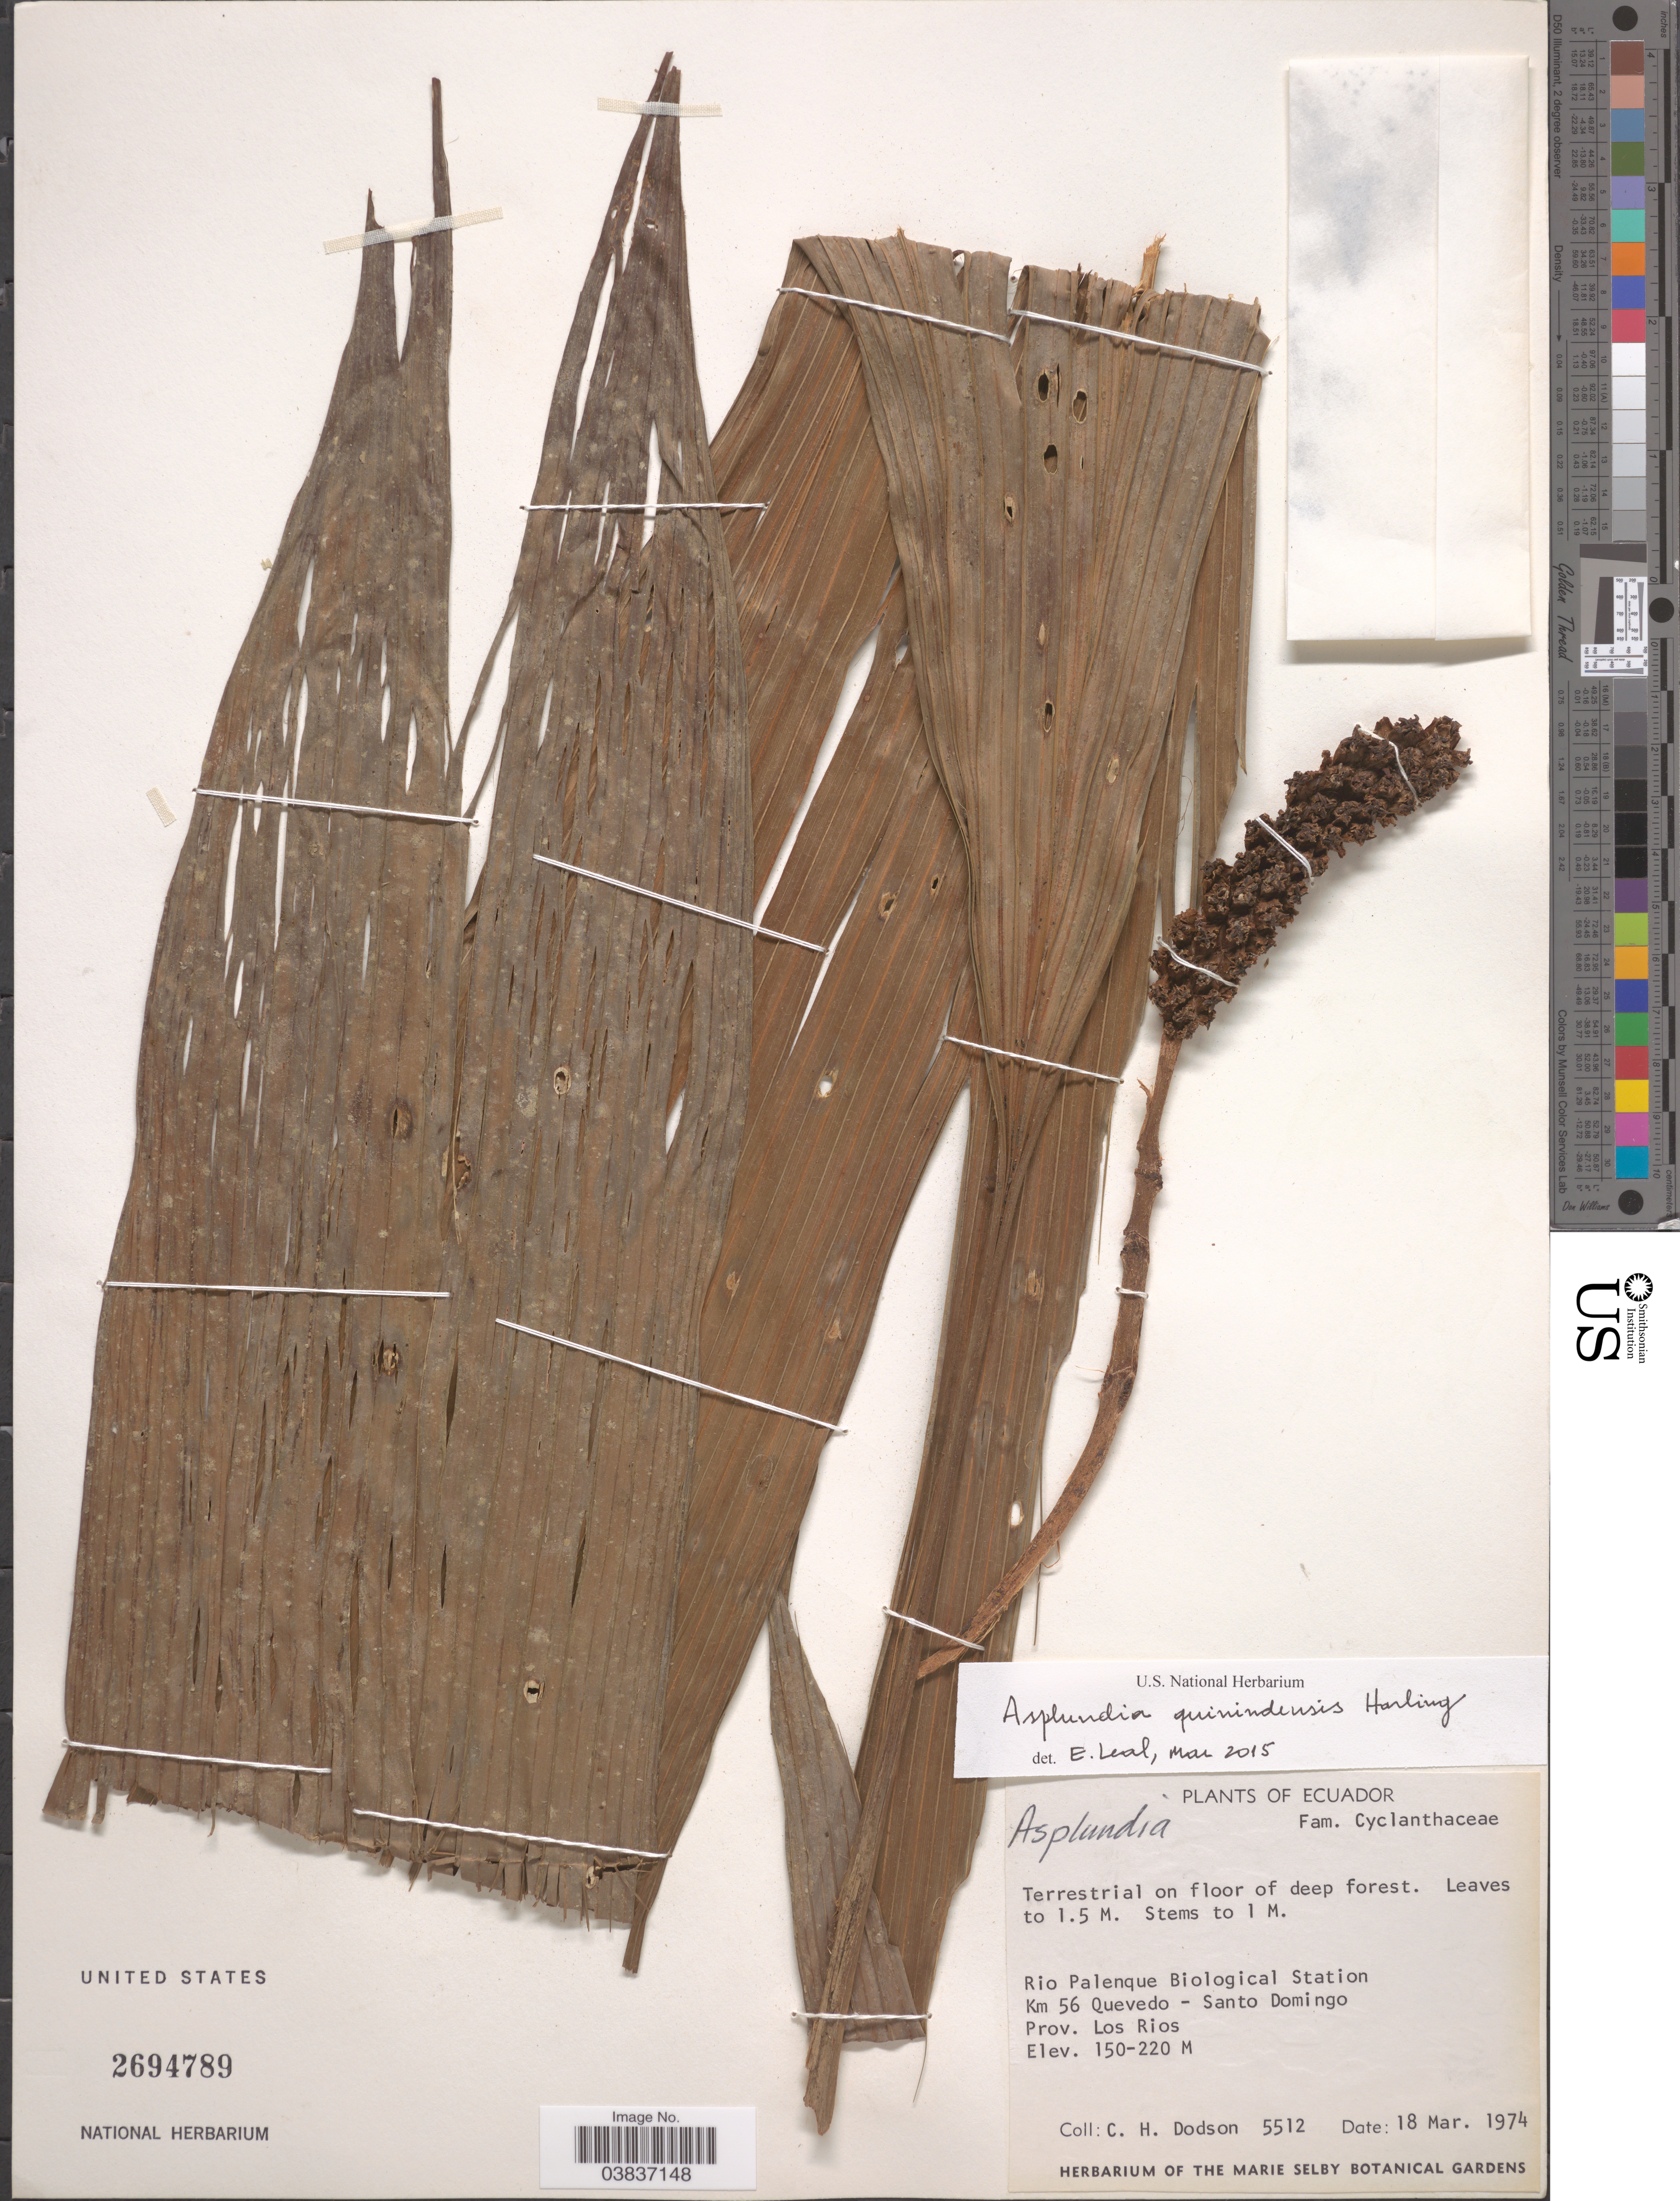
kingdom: Plantae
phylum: Tracheophyta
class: Liliopsida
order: Pandanales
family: Cyclanthaceae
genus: Asplundia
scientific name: Asplundia quinindensis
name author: Harling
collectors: C. H. Dodson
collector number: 5512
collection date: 1974-03-18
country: Ecuador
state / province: Los Ríos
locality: Rio Palenque Biological Station. Km 56 Quevedo - Santo Domingo.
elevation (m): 150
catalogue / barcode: US 2694789